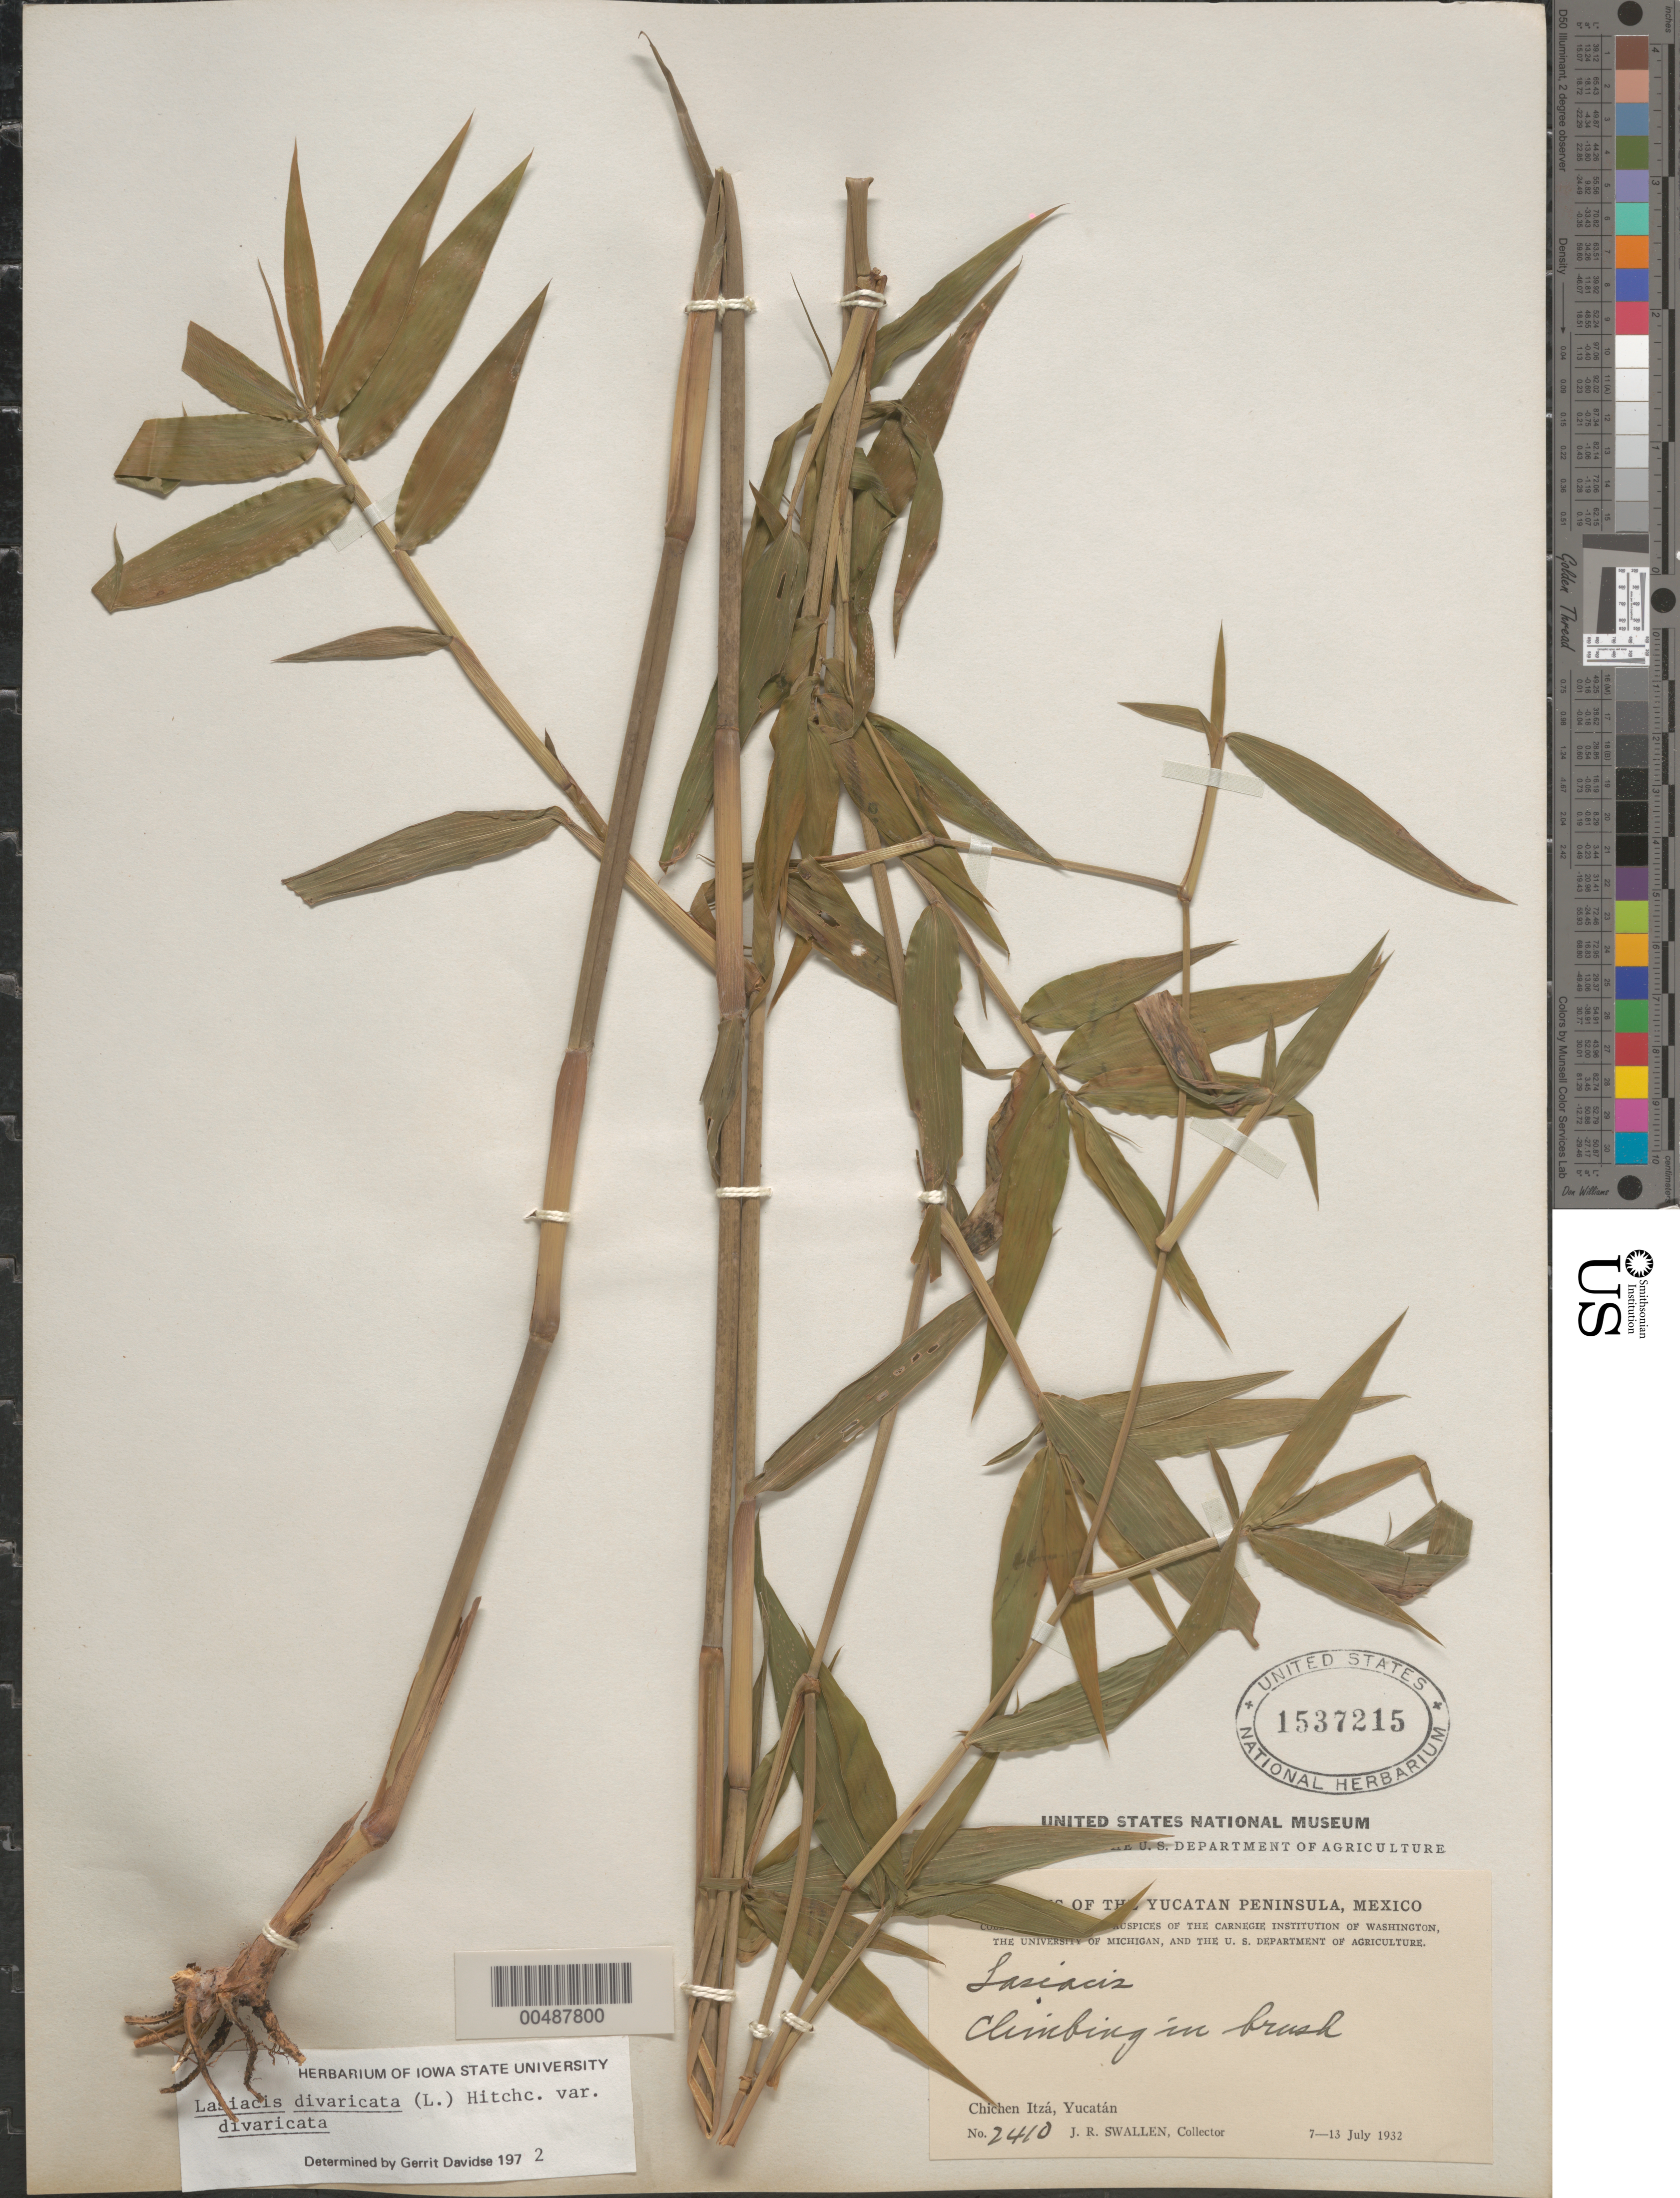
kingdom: Plantae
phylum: Tracheophyta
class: Liliopsida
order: Poales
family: Poaceae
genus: Lasiacis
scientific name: Lasiacis divaricata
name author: (L.) Hitchc.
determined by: Davidse, Gerrit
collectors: J. R. Swallen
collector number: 2410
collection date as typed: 7 Jul 1932 to 13 Jul 1932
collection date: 1932-07-07/1932-07-13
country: Mexico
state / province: Yucatan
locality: Yucatan Peninsula, Chichen Itz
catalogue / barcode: US 1537215